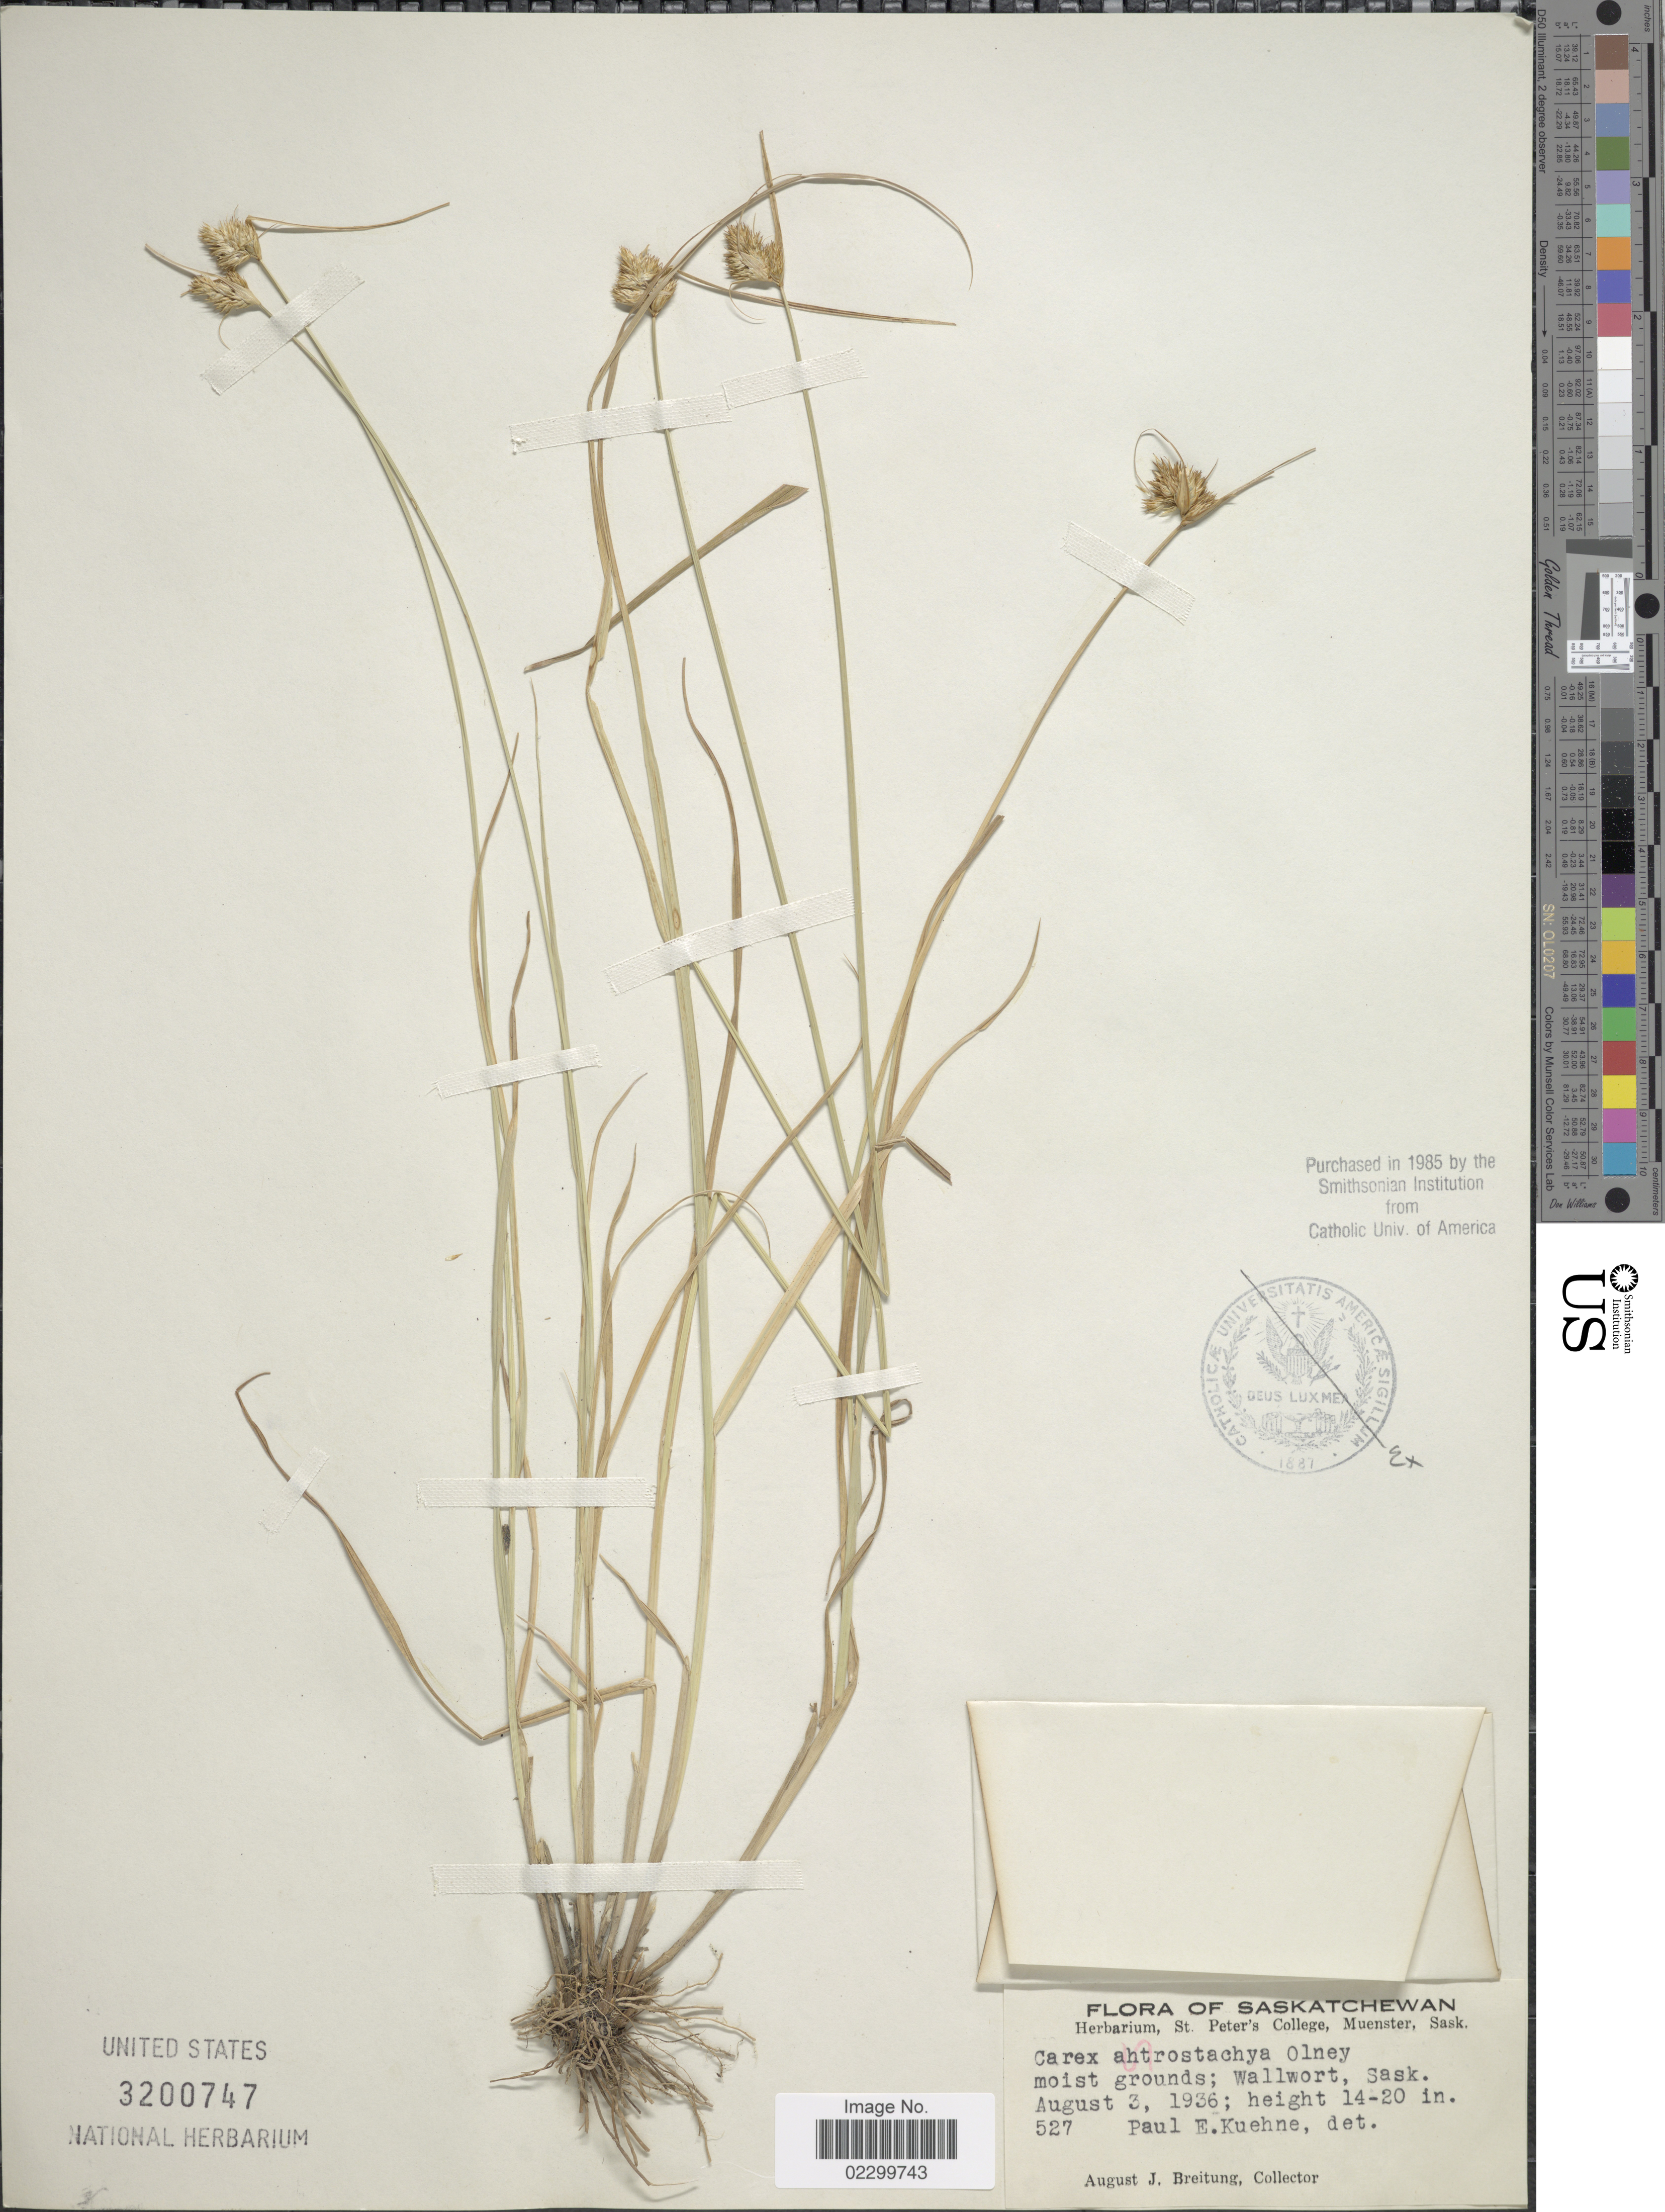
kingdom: Plantae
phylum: Tracheophyta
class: Liliopsida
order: Poales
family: Cyperaceae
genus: Carex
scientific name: Carex athrostachya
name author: Olney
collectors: A. Breitung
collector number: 527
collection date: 1936-08-03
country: Canada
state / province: Saskatchewan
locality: Wallwort.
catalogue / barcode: US 3200747